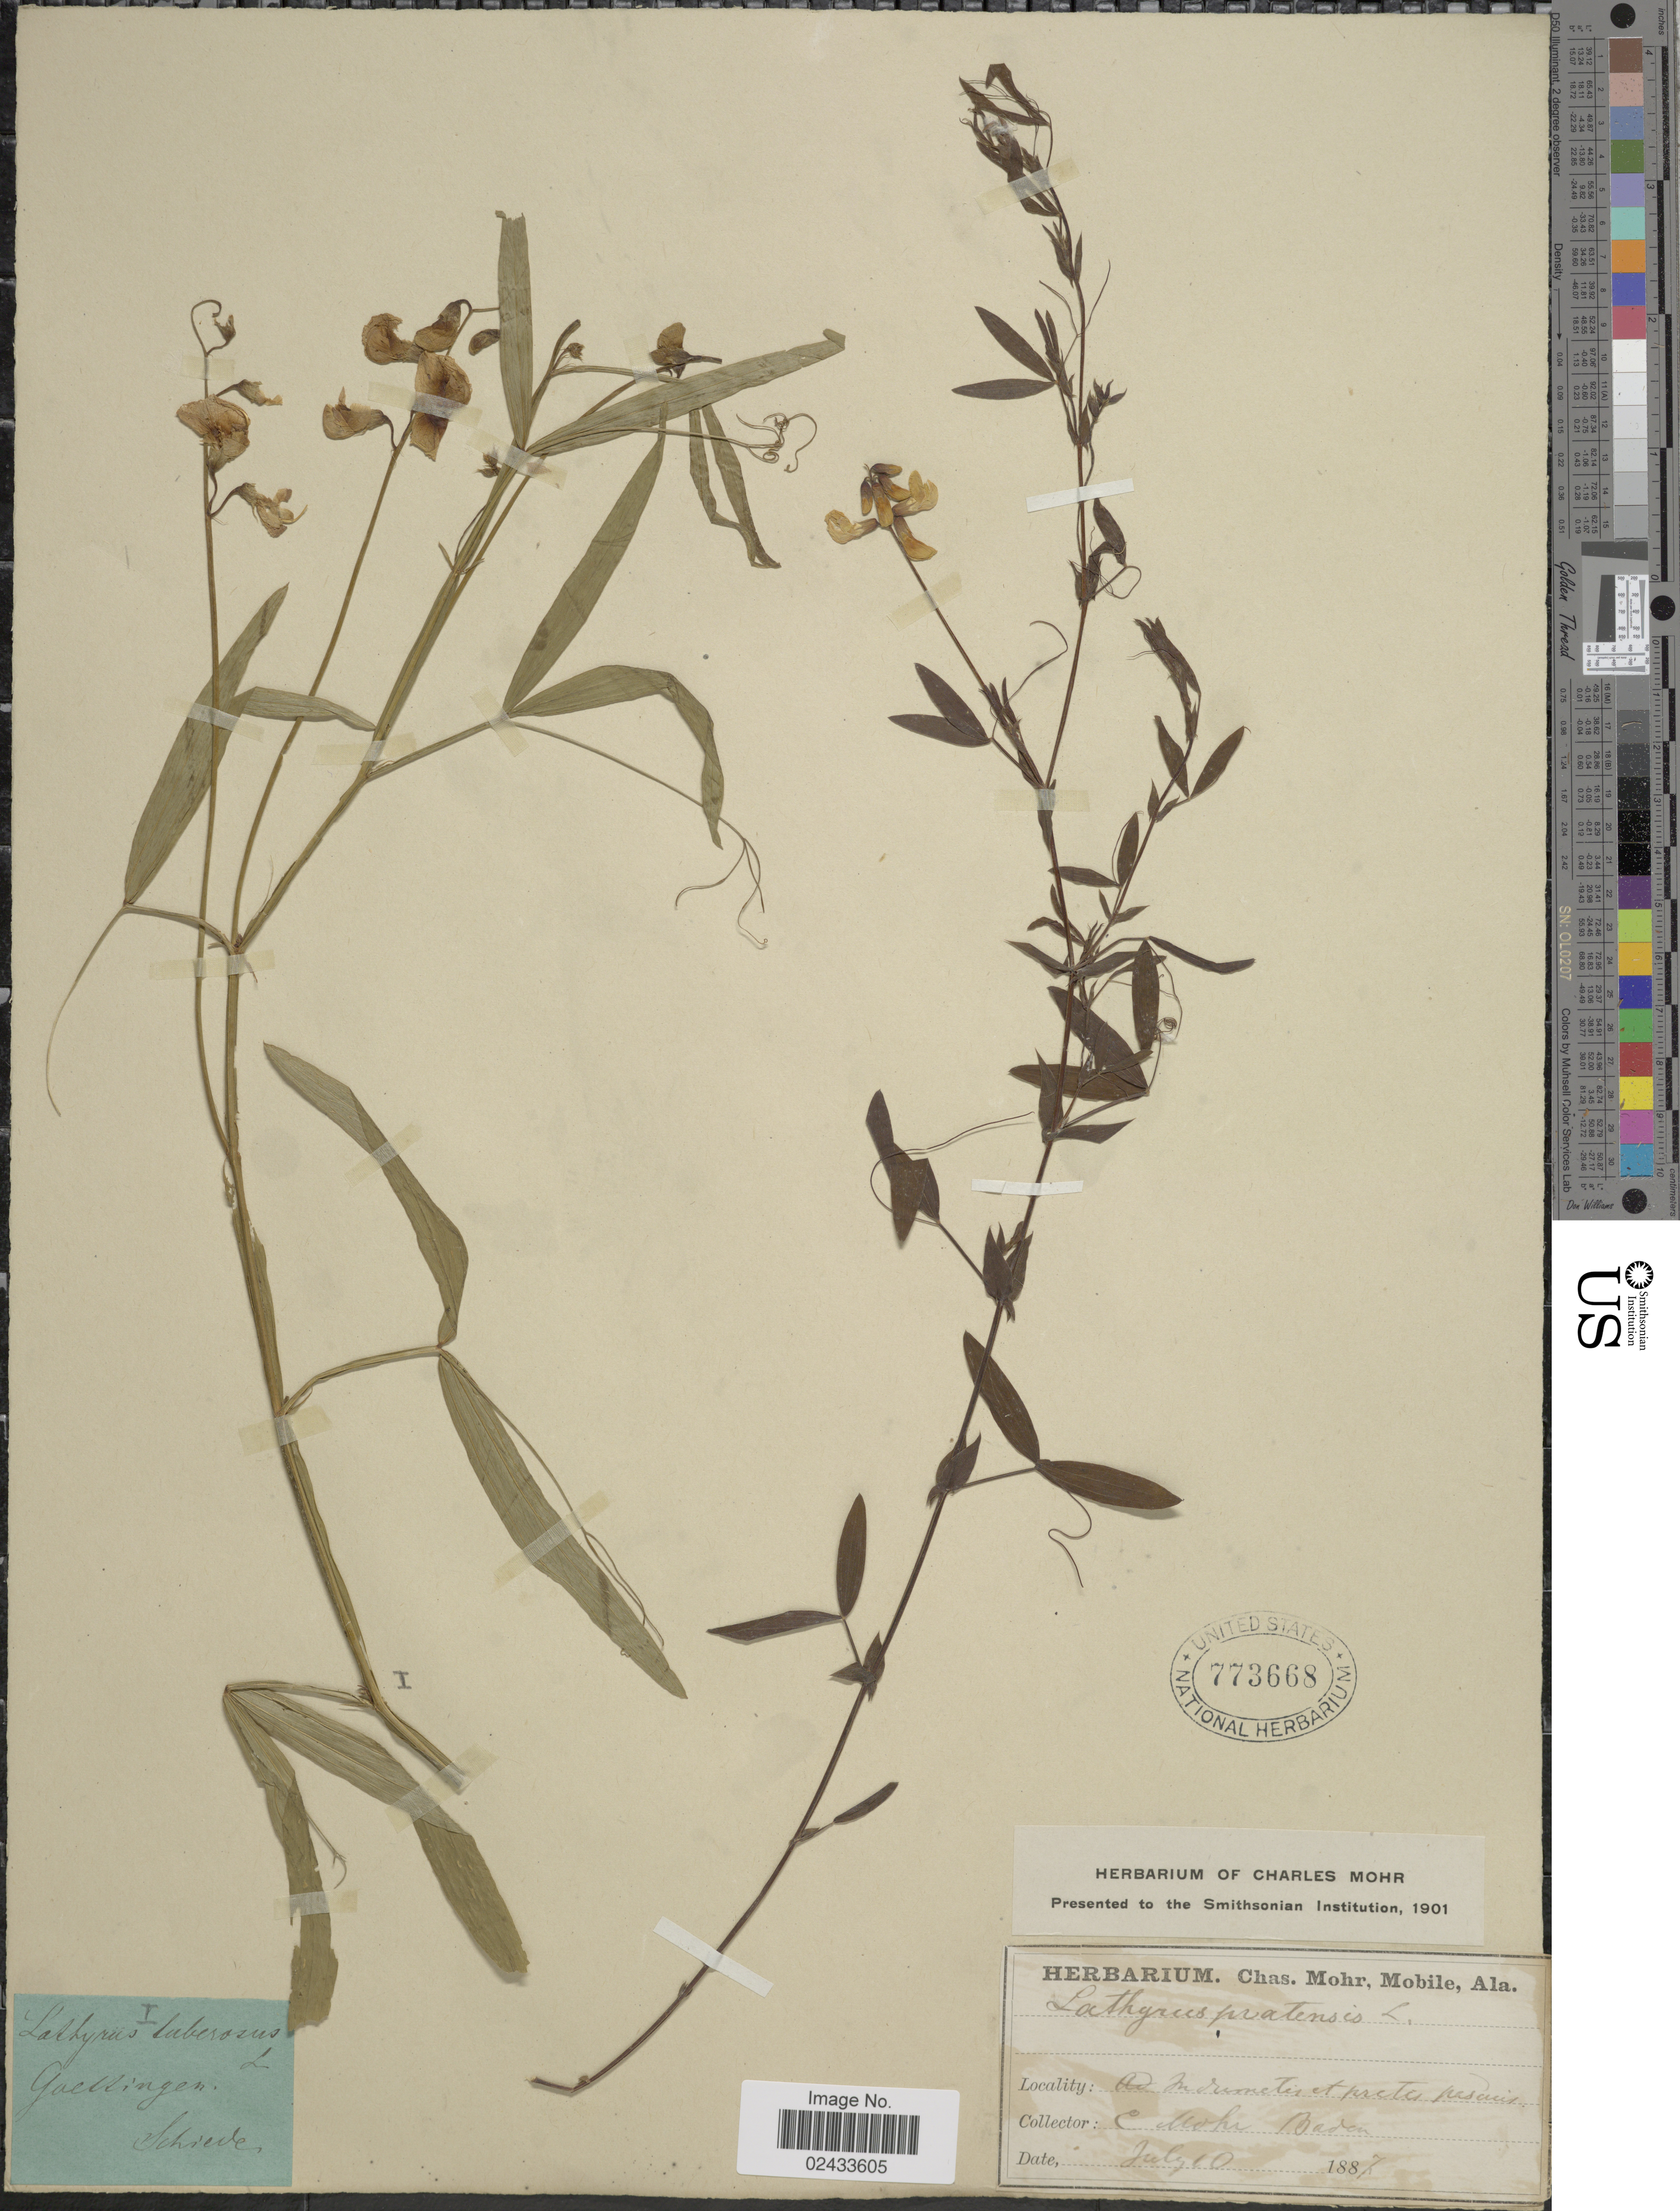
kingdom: Plantae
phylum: Tracheophyta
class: Magnoliopsida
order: Fabales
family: Fabaceae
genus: Lathyrus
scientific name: Lathyrus pratensis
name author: L.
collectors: Schiede, -- & Baden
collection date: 1887-07-10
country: Germany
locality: Ad indrimetis et pretis pascuis, Goellingen, Baden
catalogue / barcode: US 773668